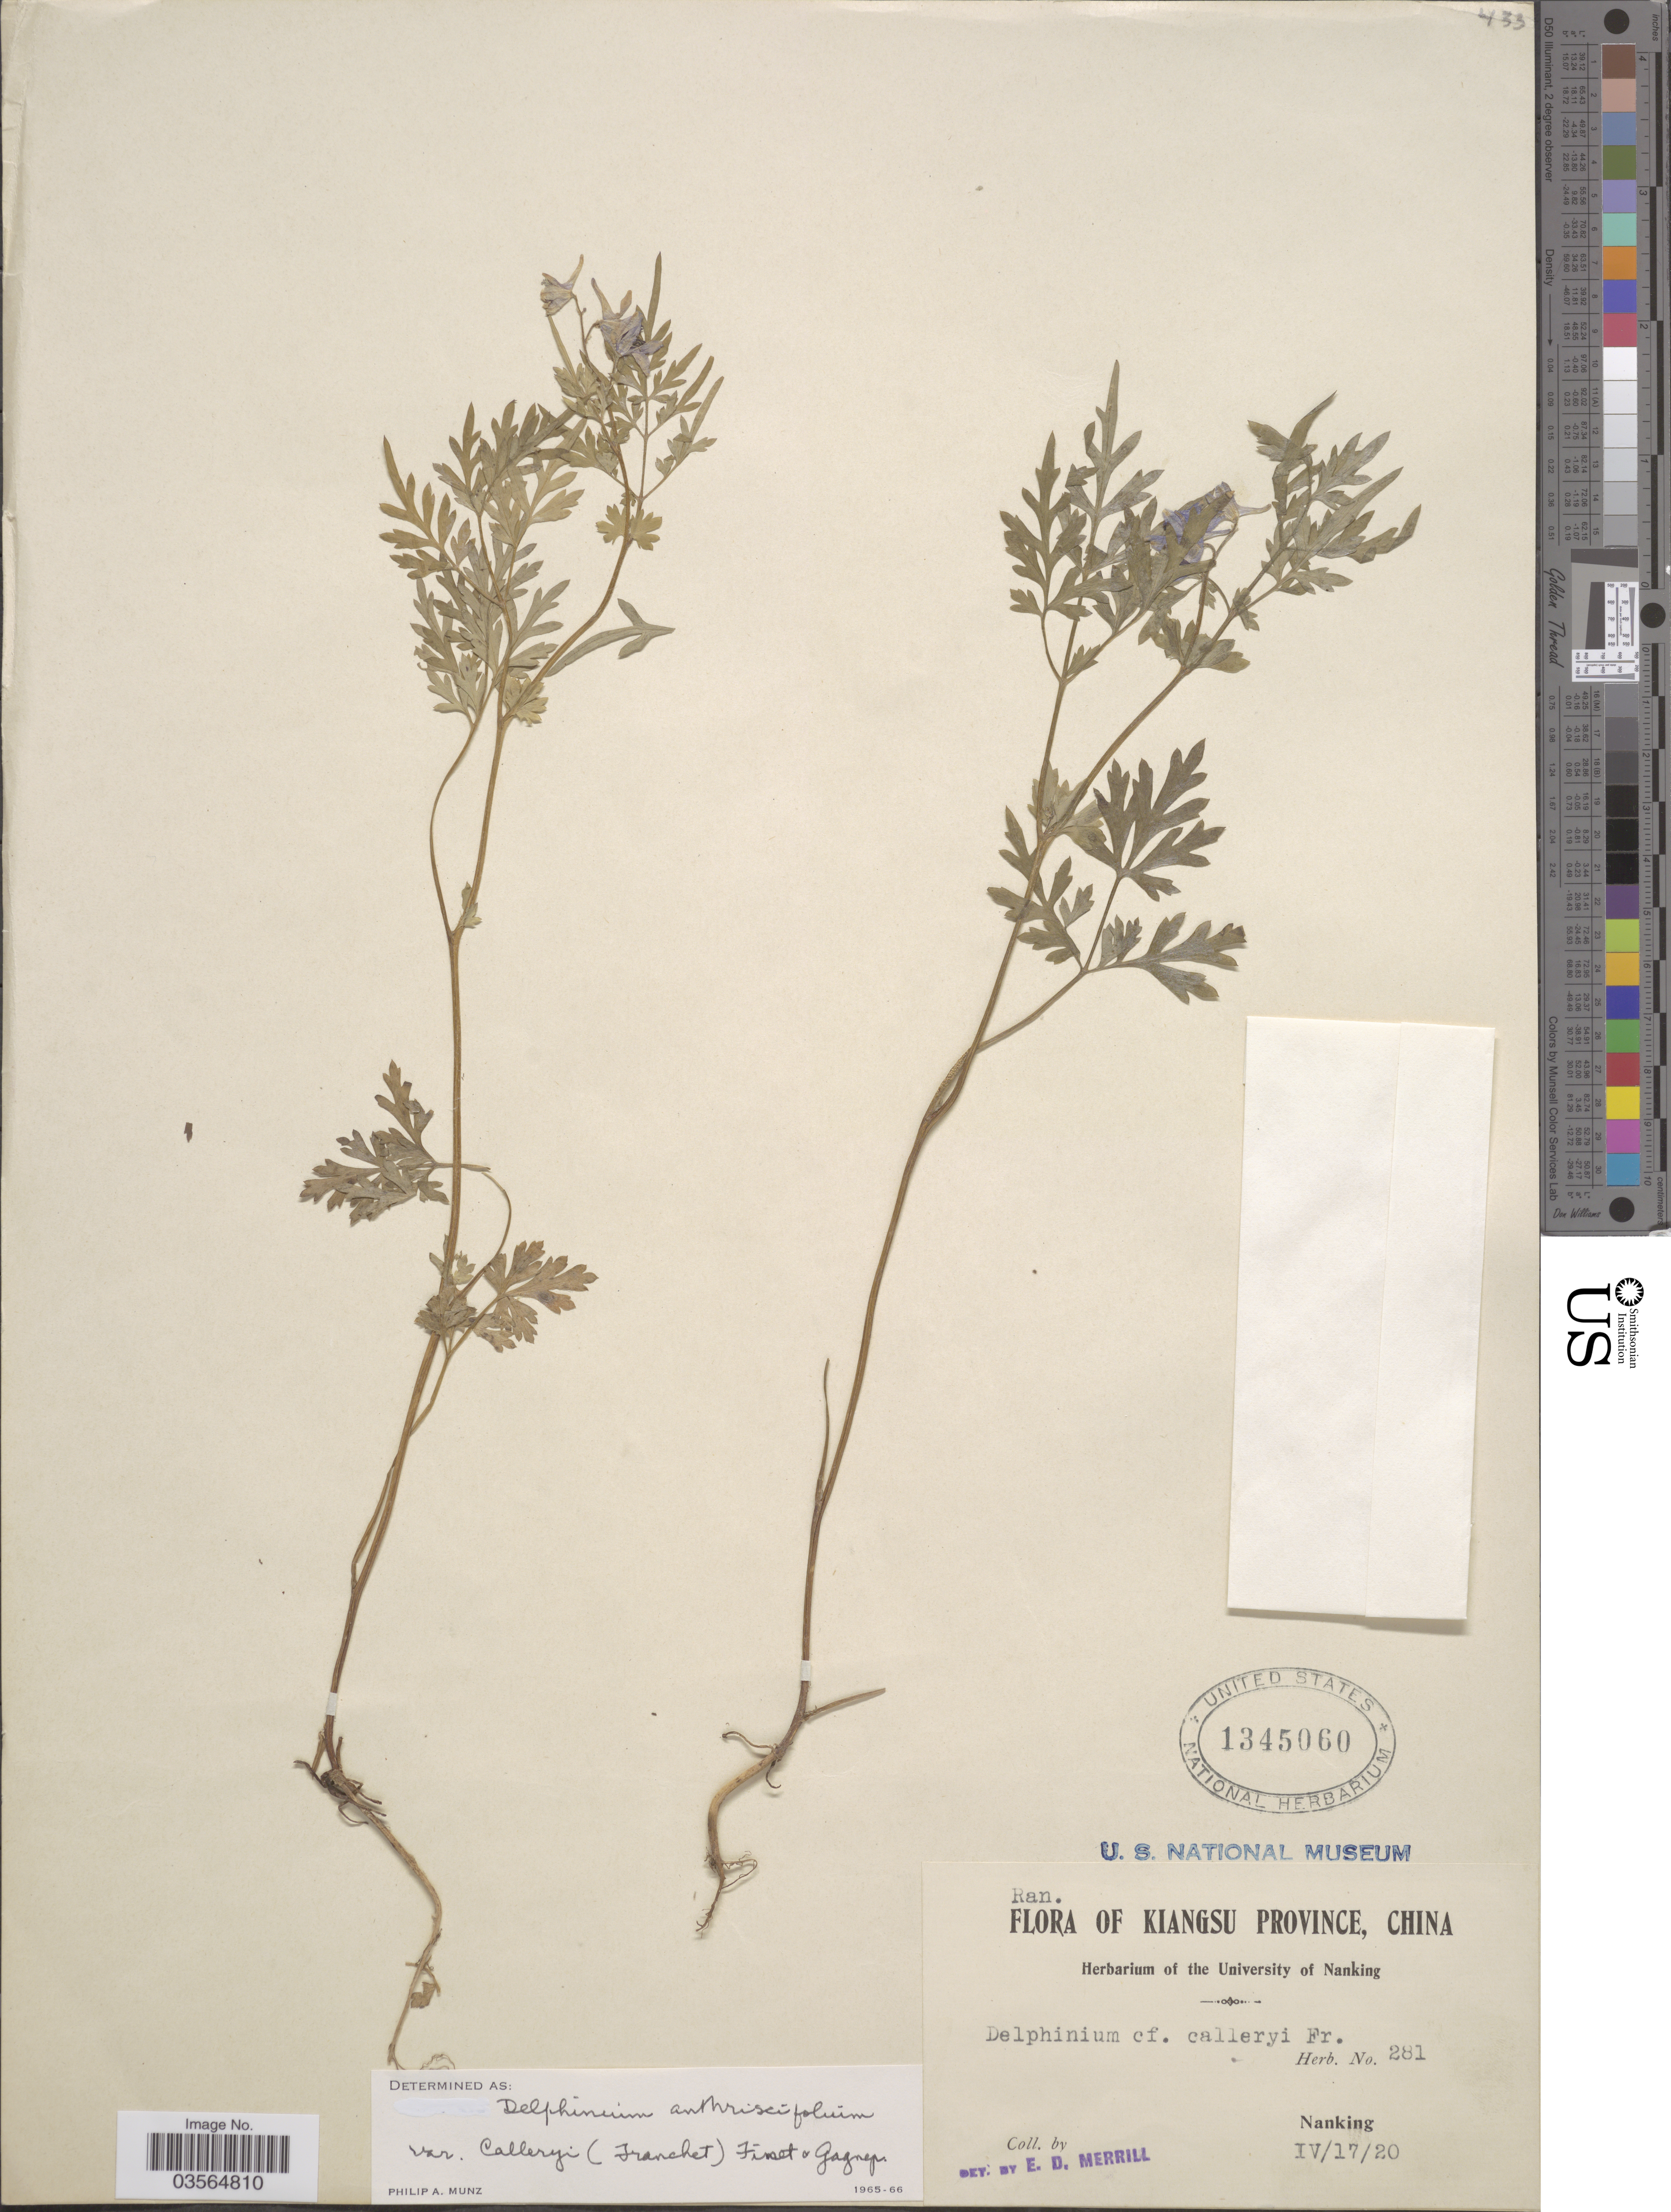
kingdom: Plantae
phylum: Tracheophyta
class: Magnoliopsida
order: Ranunculales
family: Ranunculaceae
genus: Delphinium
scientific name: Delphinium anthriscifolium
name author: Hance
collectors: ex herb. University of Nanking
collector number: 281?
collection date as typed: Transcribed d/m/y: 17/4/20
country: China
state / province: Jiangsu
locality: Kiangsu Province. Nanking.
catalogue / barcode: US 1345060